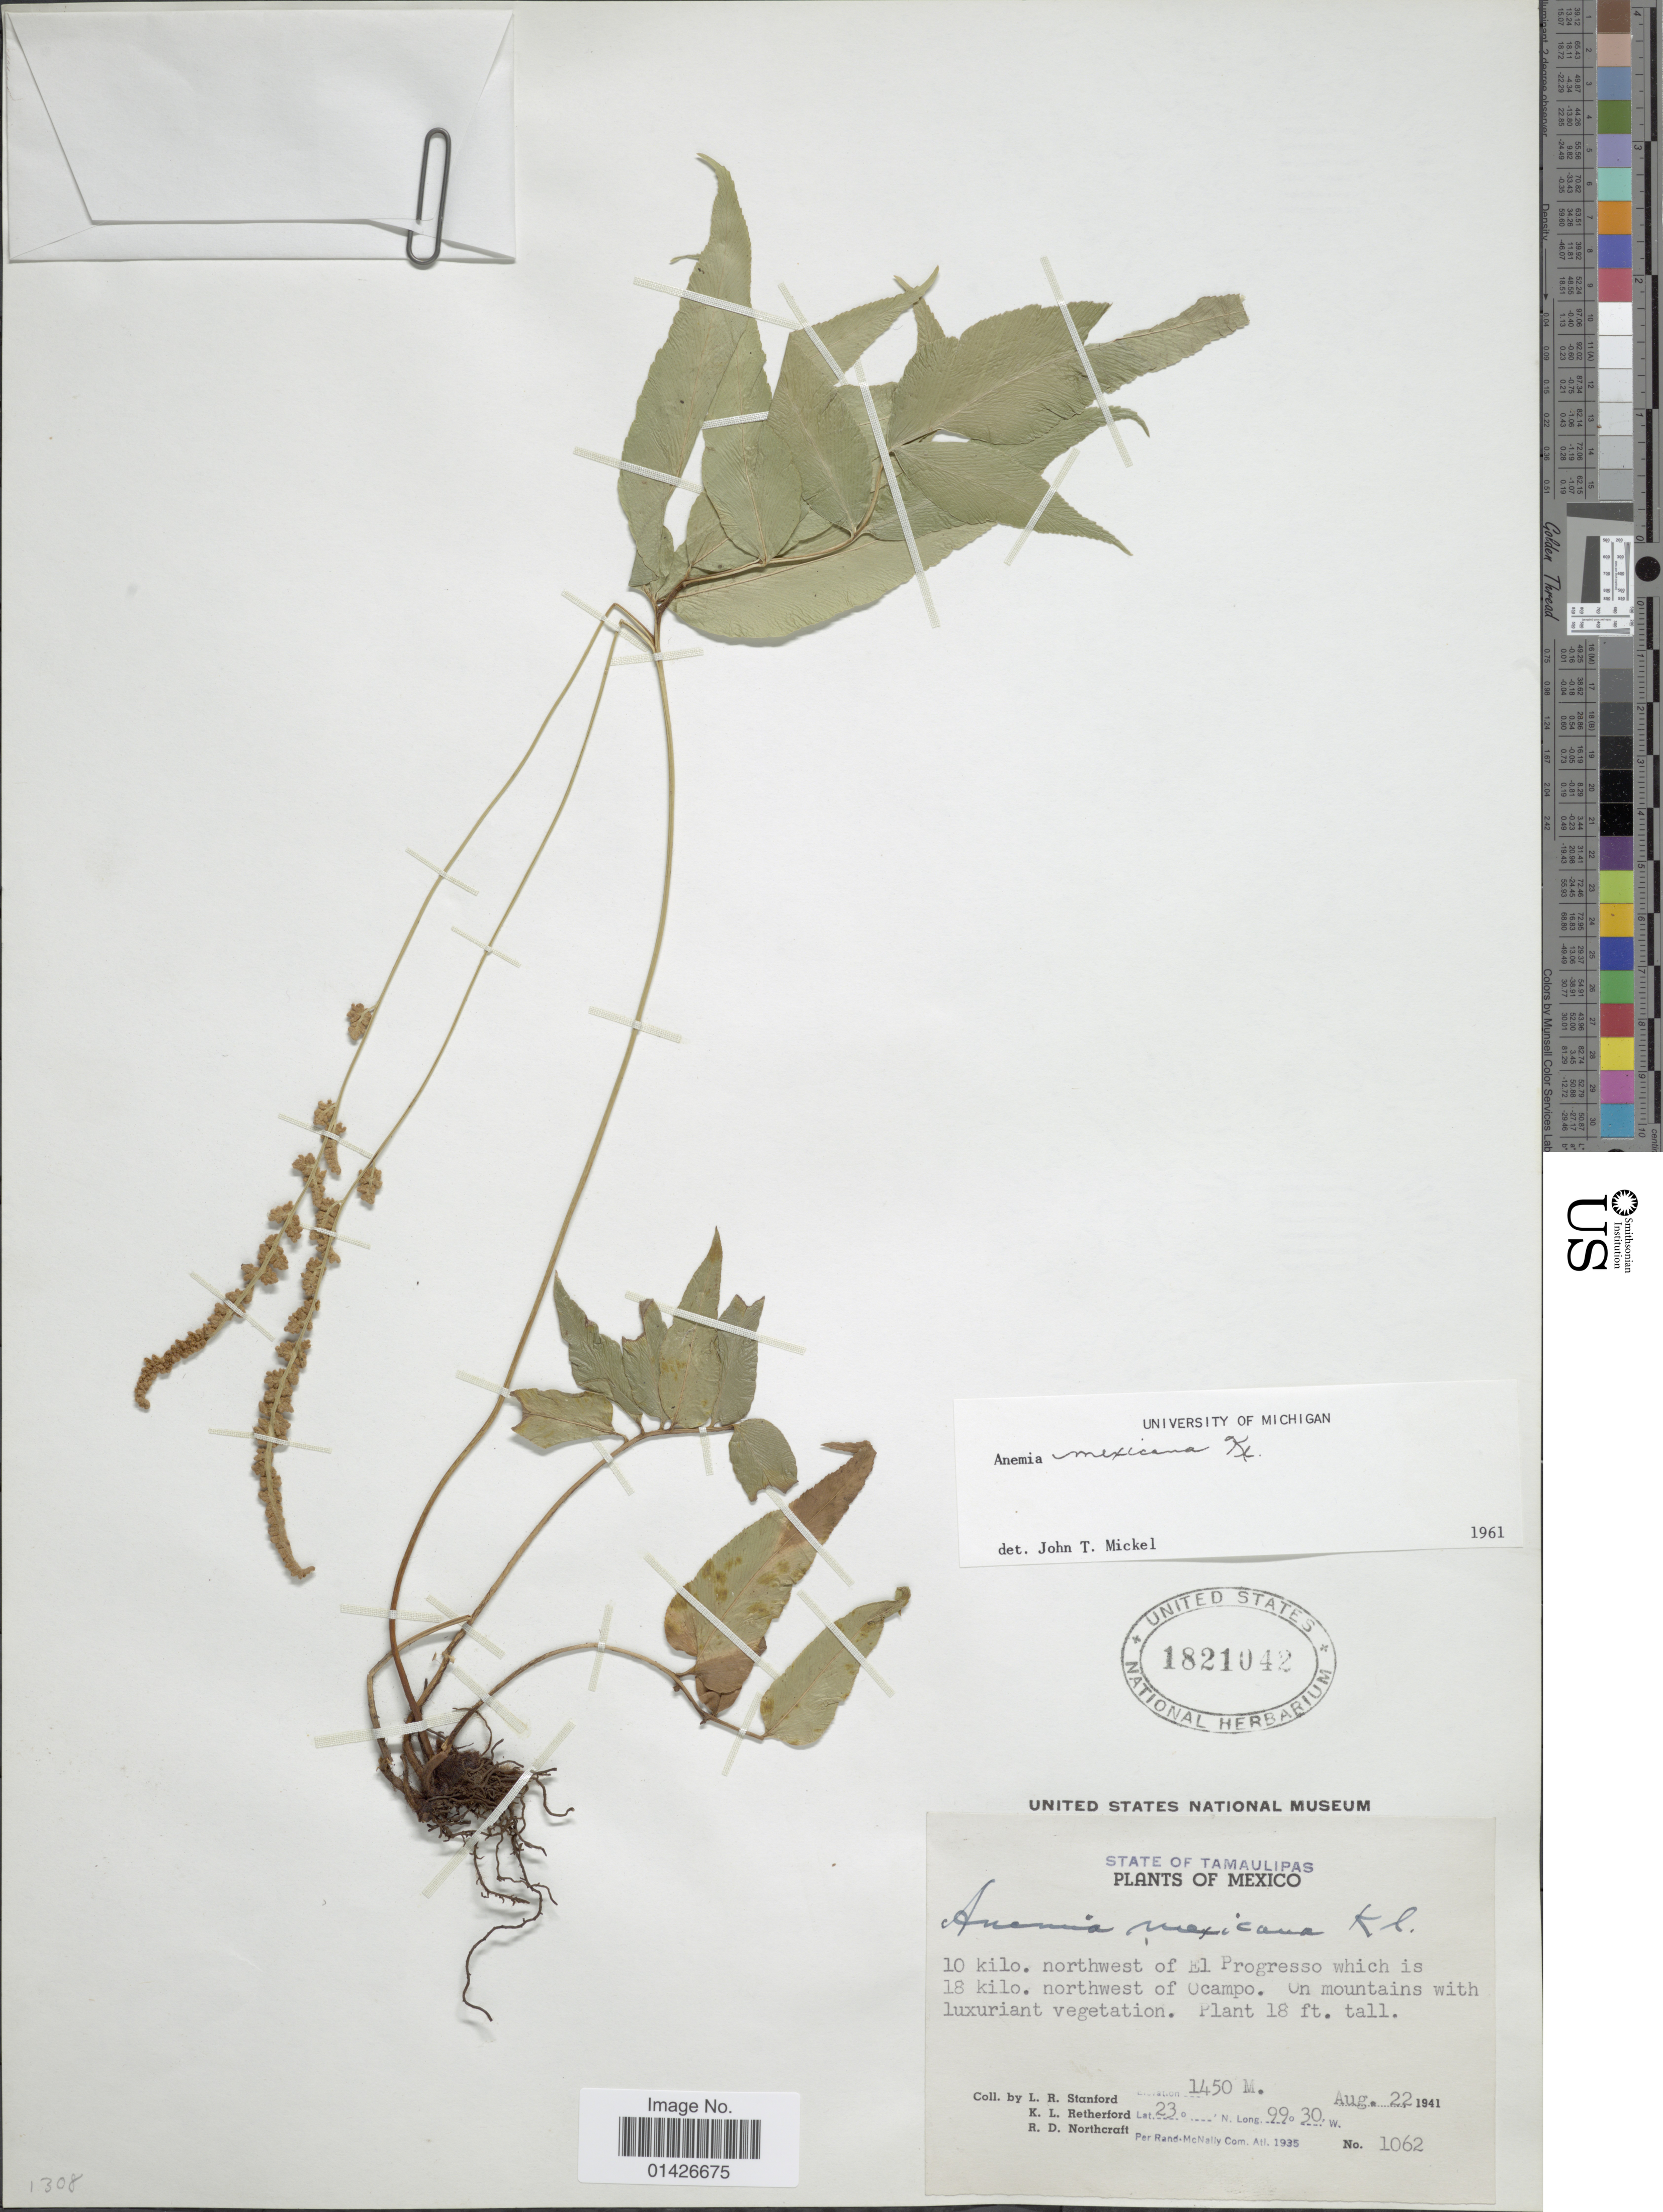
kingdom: Plantae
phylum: Tracheophyta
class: Polypodiopsida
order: Schizaeales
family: Anemiaceae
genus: Anemia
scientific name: Anemia mexicana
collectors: L. Standford, K. Retherford & R. Northcraft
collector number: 1062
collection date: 1941-08-22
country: Mexico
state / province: Tamaulipas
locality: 10 kilo northwest of El Progreso which is 18 kilo northwest of ocampo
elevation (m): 1450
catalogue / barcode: US 1821042